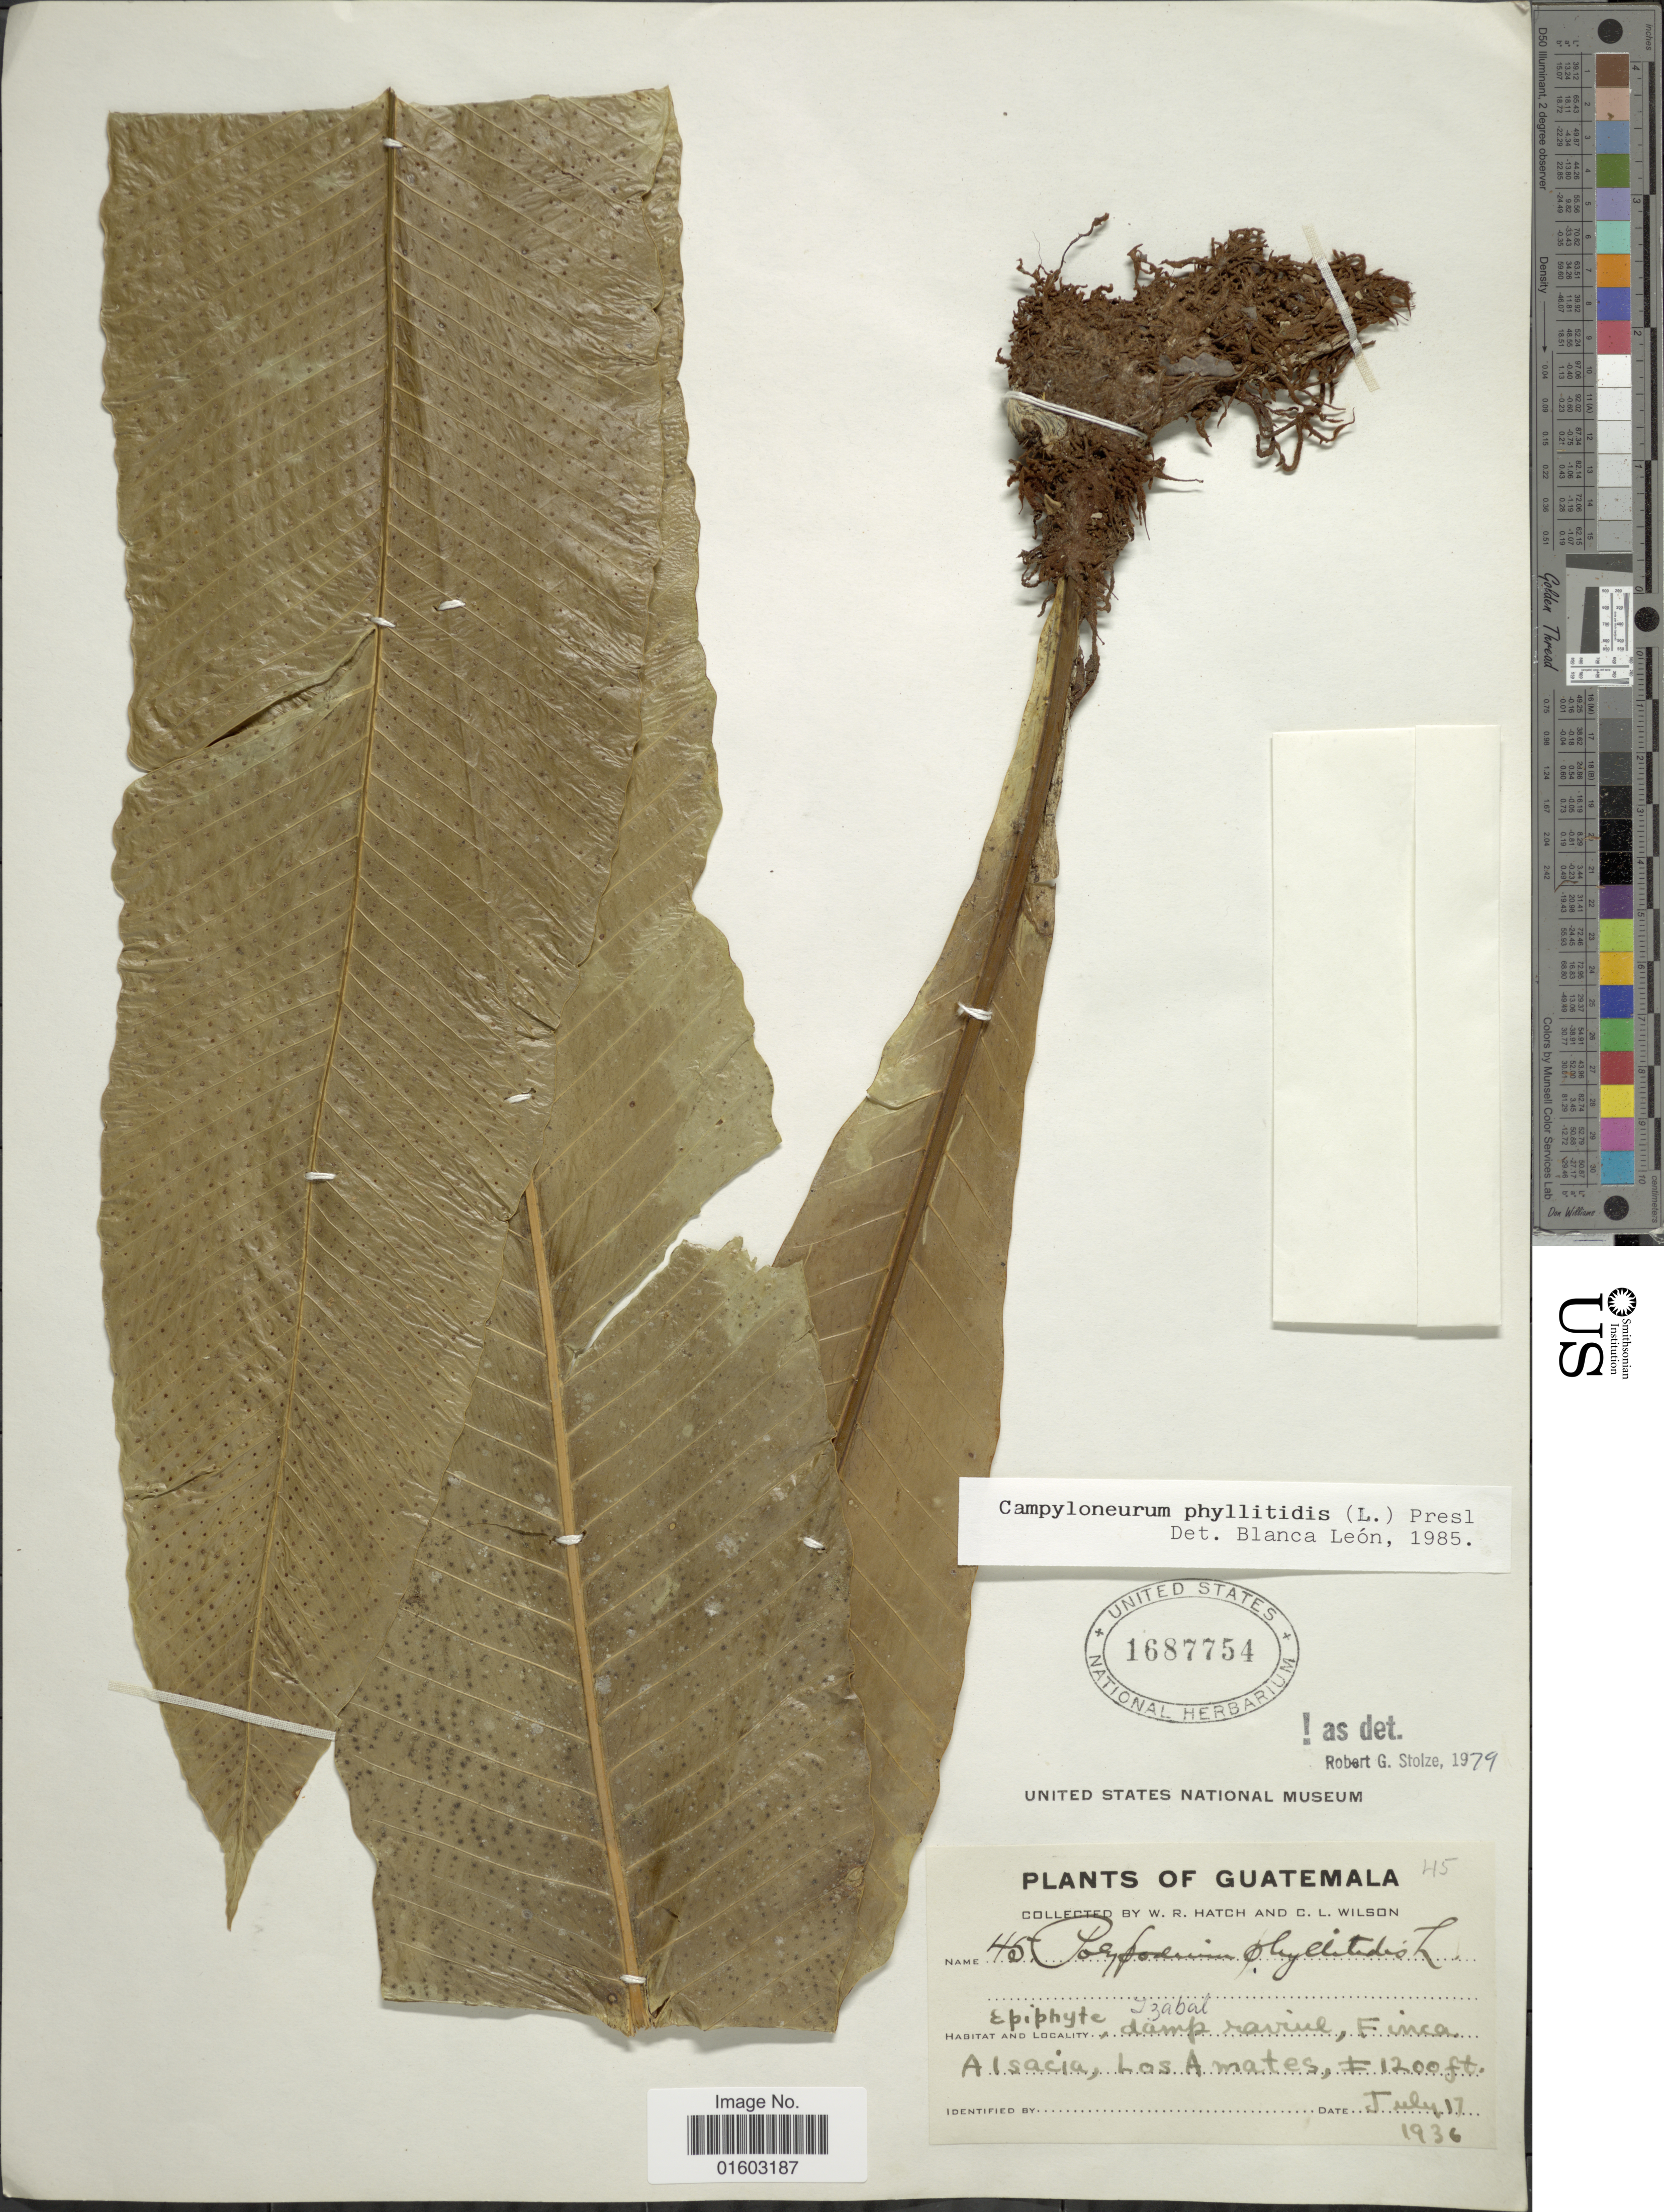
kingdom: Plantae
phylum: Tracheophyta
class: Polypodiopsida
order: Polypodiales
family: Polypodiaceae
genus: Campyloneurum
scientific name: Campyloneurum phyllitidis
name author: (L.) C. Presl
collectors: W. Hatch & C. L. Wilson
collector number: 45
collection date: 1936-07-17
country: Guatemala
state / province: Izabal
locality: Finca Alasacia, Los A nates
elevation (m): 366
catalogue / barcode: US 1687754